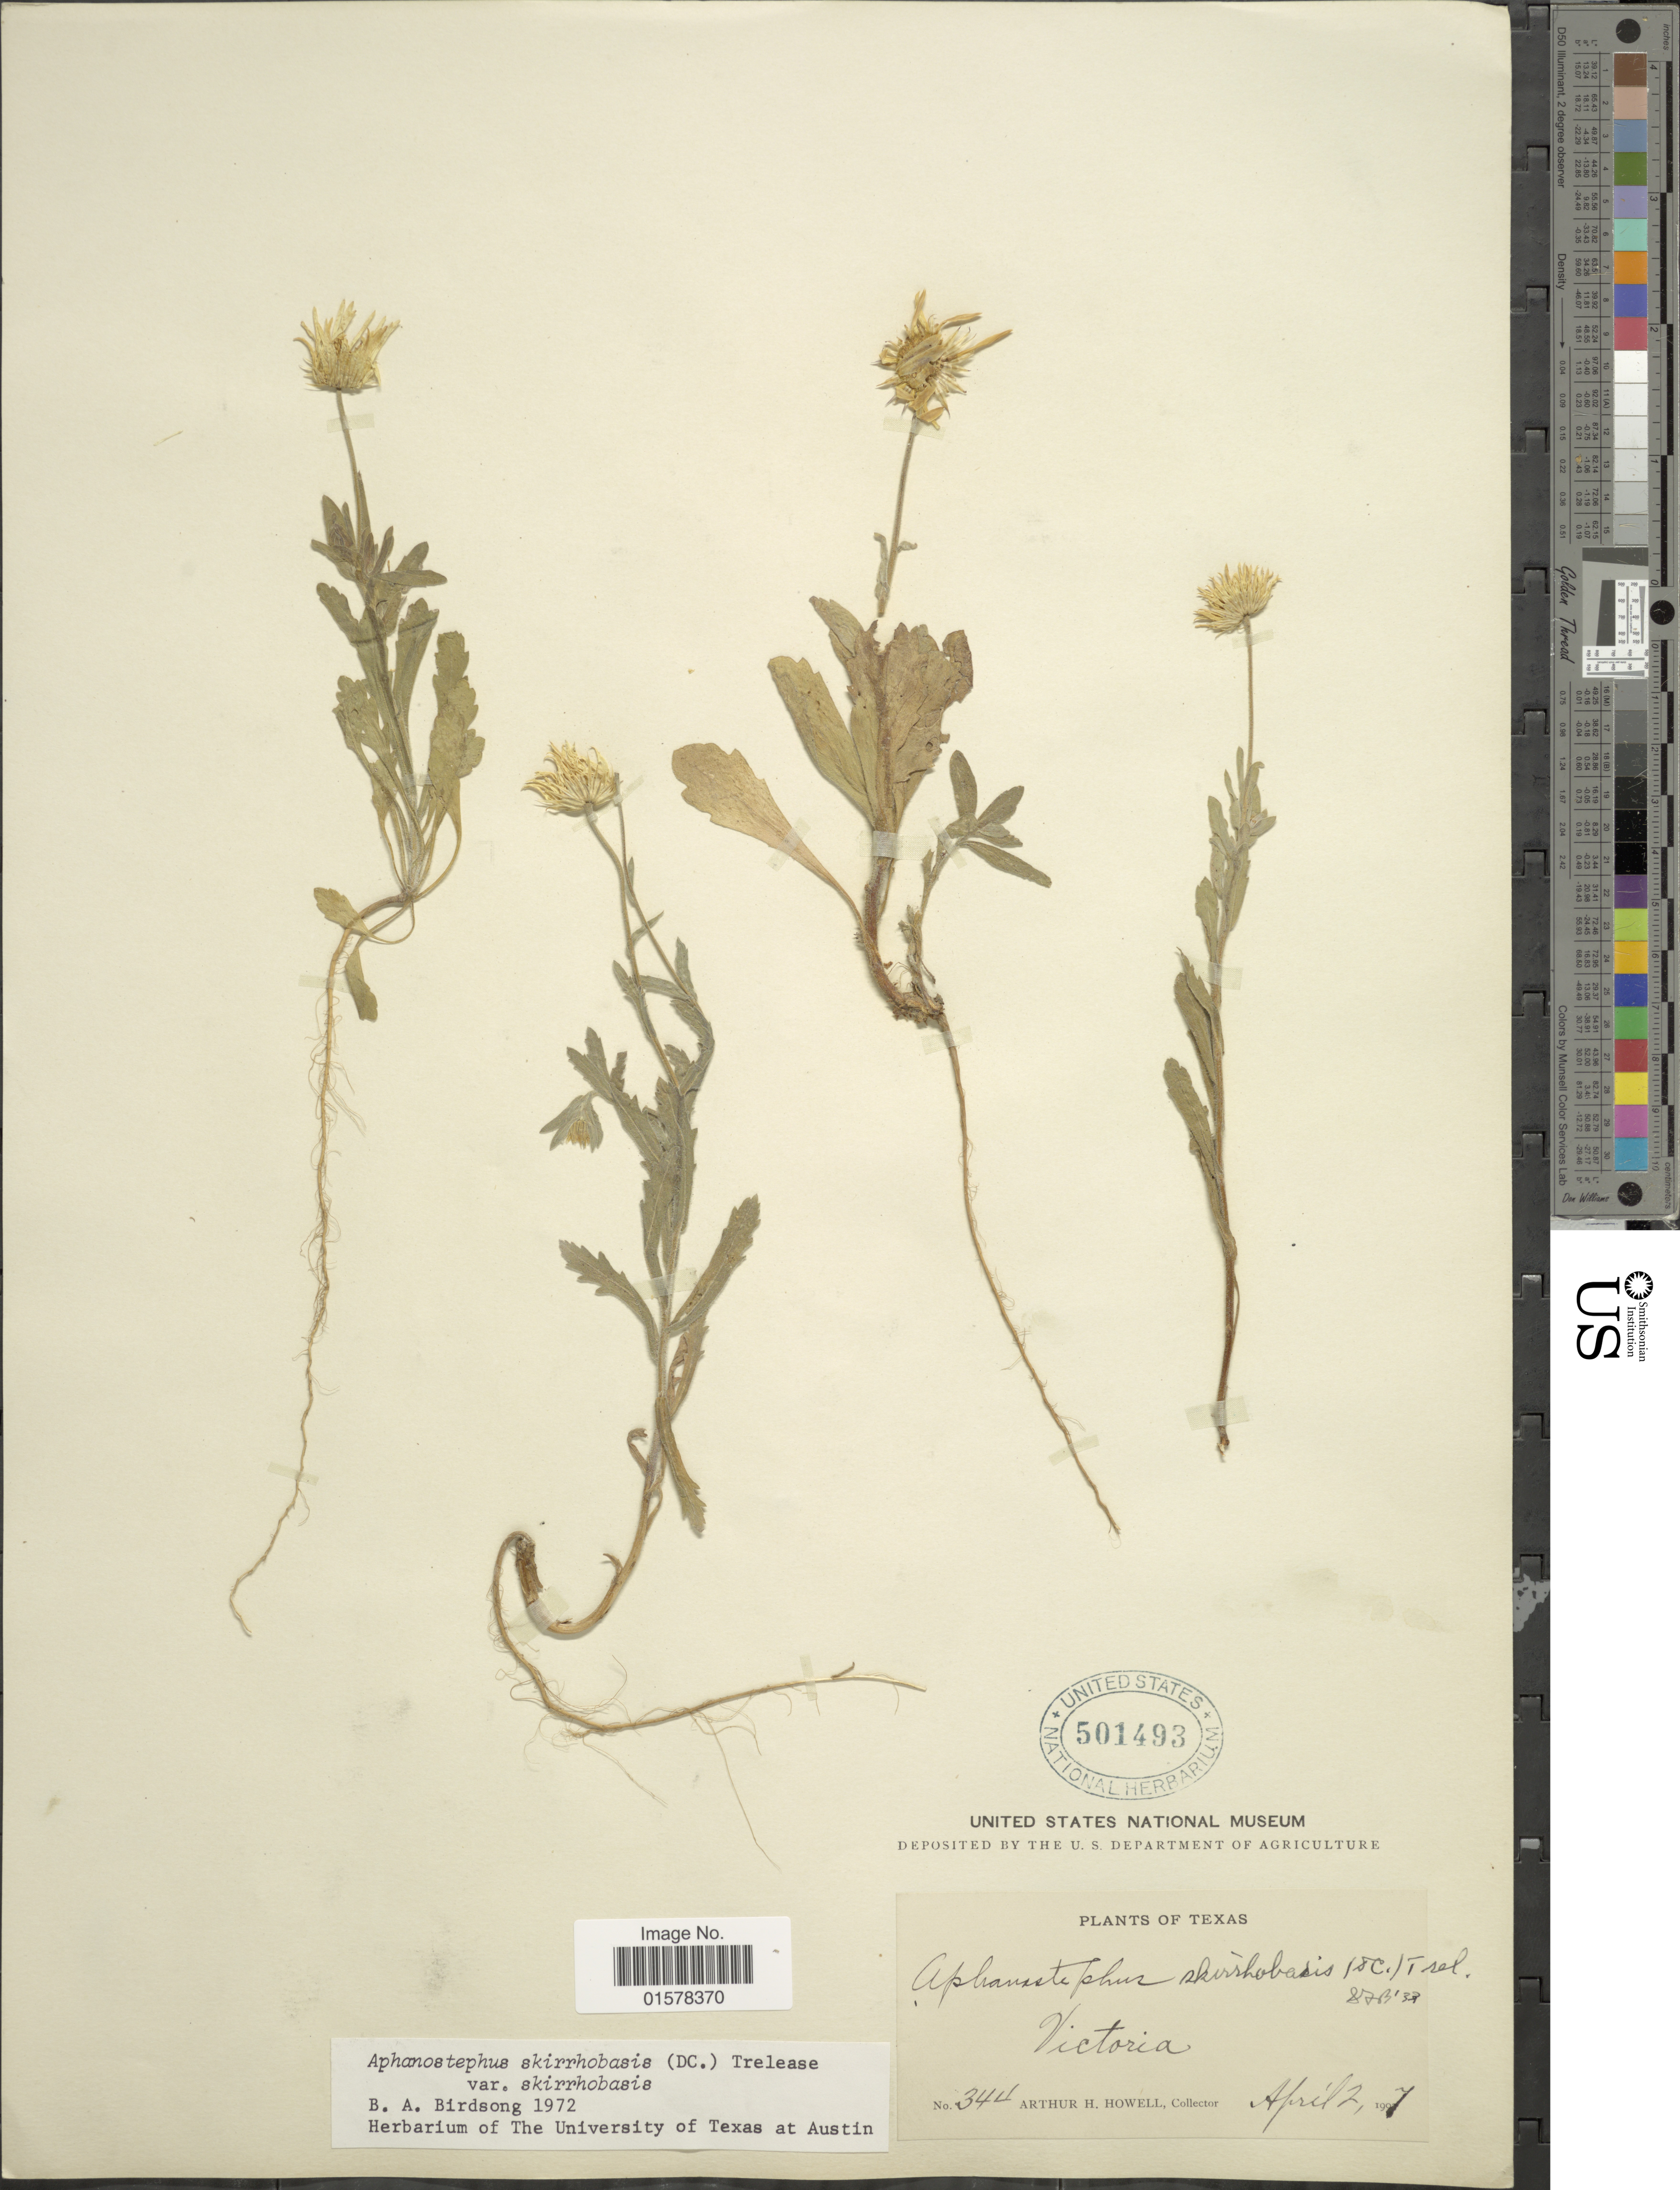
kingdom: Plantae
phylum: Tracheophyta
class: Magnoliopsida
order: Asterales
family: Asteraceae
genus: Aphanostephus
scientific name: Aphanostephus skirrhobasis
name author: (DC.) Trel. ex Coville & Branner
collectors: A. H. Howell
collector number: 344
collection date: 1907-04-02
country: United States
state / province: Texas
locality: Vicoria. Texas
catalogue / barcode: US 501493